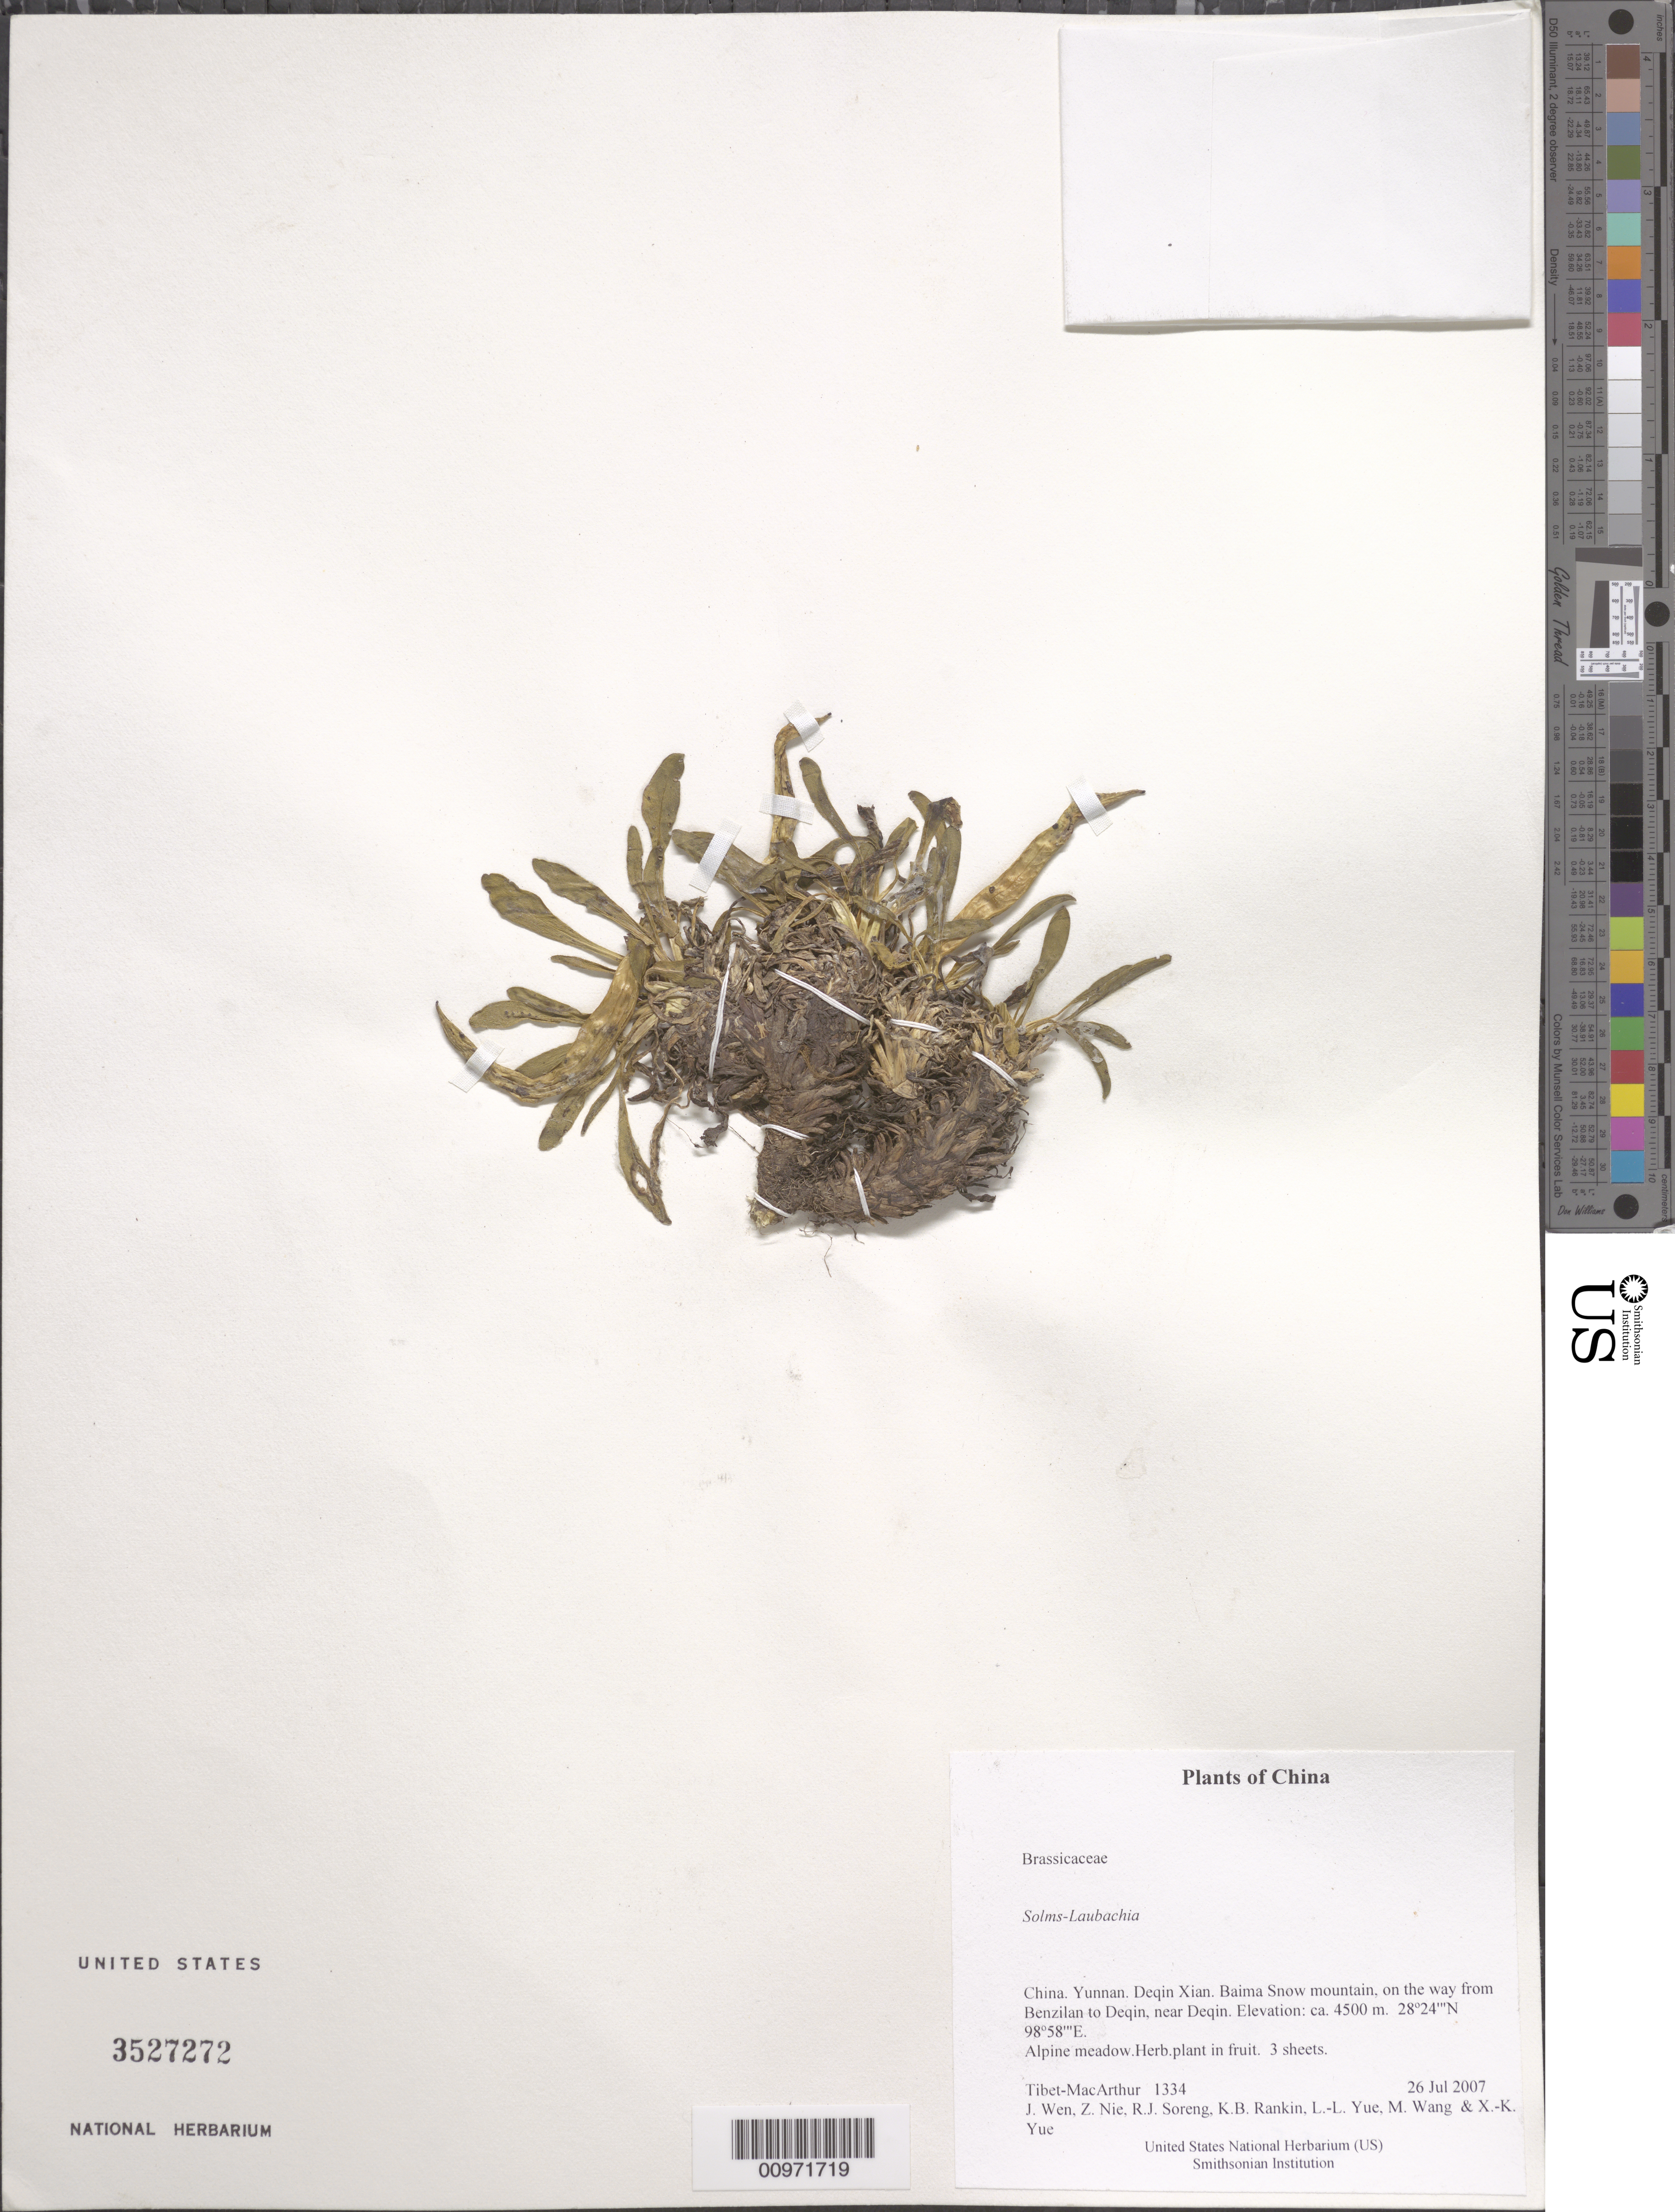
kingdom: Plantae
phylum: Tracheophyta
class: Magnoliopsida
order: Brassicales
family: Brassicaceae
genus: Solms-Laubachia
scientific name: Solms-laubachia sp.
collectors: Tibet-MacArthur, J. Wen, Z. Nie, R. J. Soreng, K. Rankin, L. Yue, M. Wang & X. Yue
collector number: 1334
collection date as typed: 26 Jul 2007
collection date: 2007-07-26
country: China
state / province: Yunnan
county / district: Deqin Xian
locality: Baima Snow mountain, on the way from Benzilan to Deqin, near Deqin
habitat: Alpine meadow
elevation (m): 4500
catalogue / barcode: US 3527272